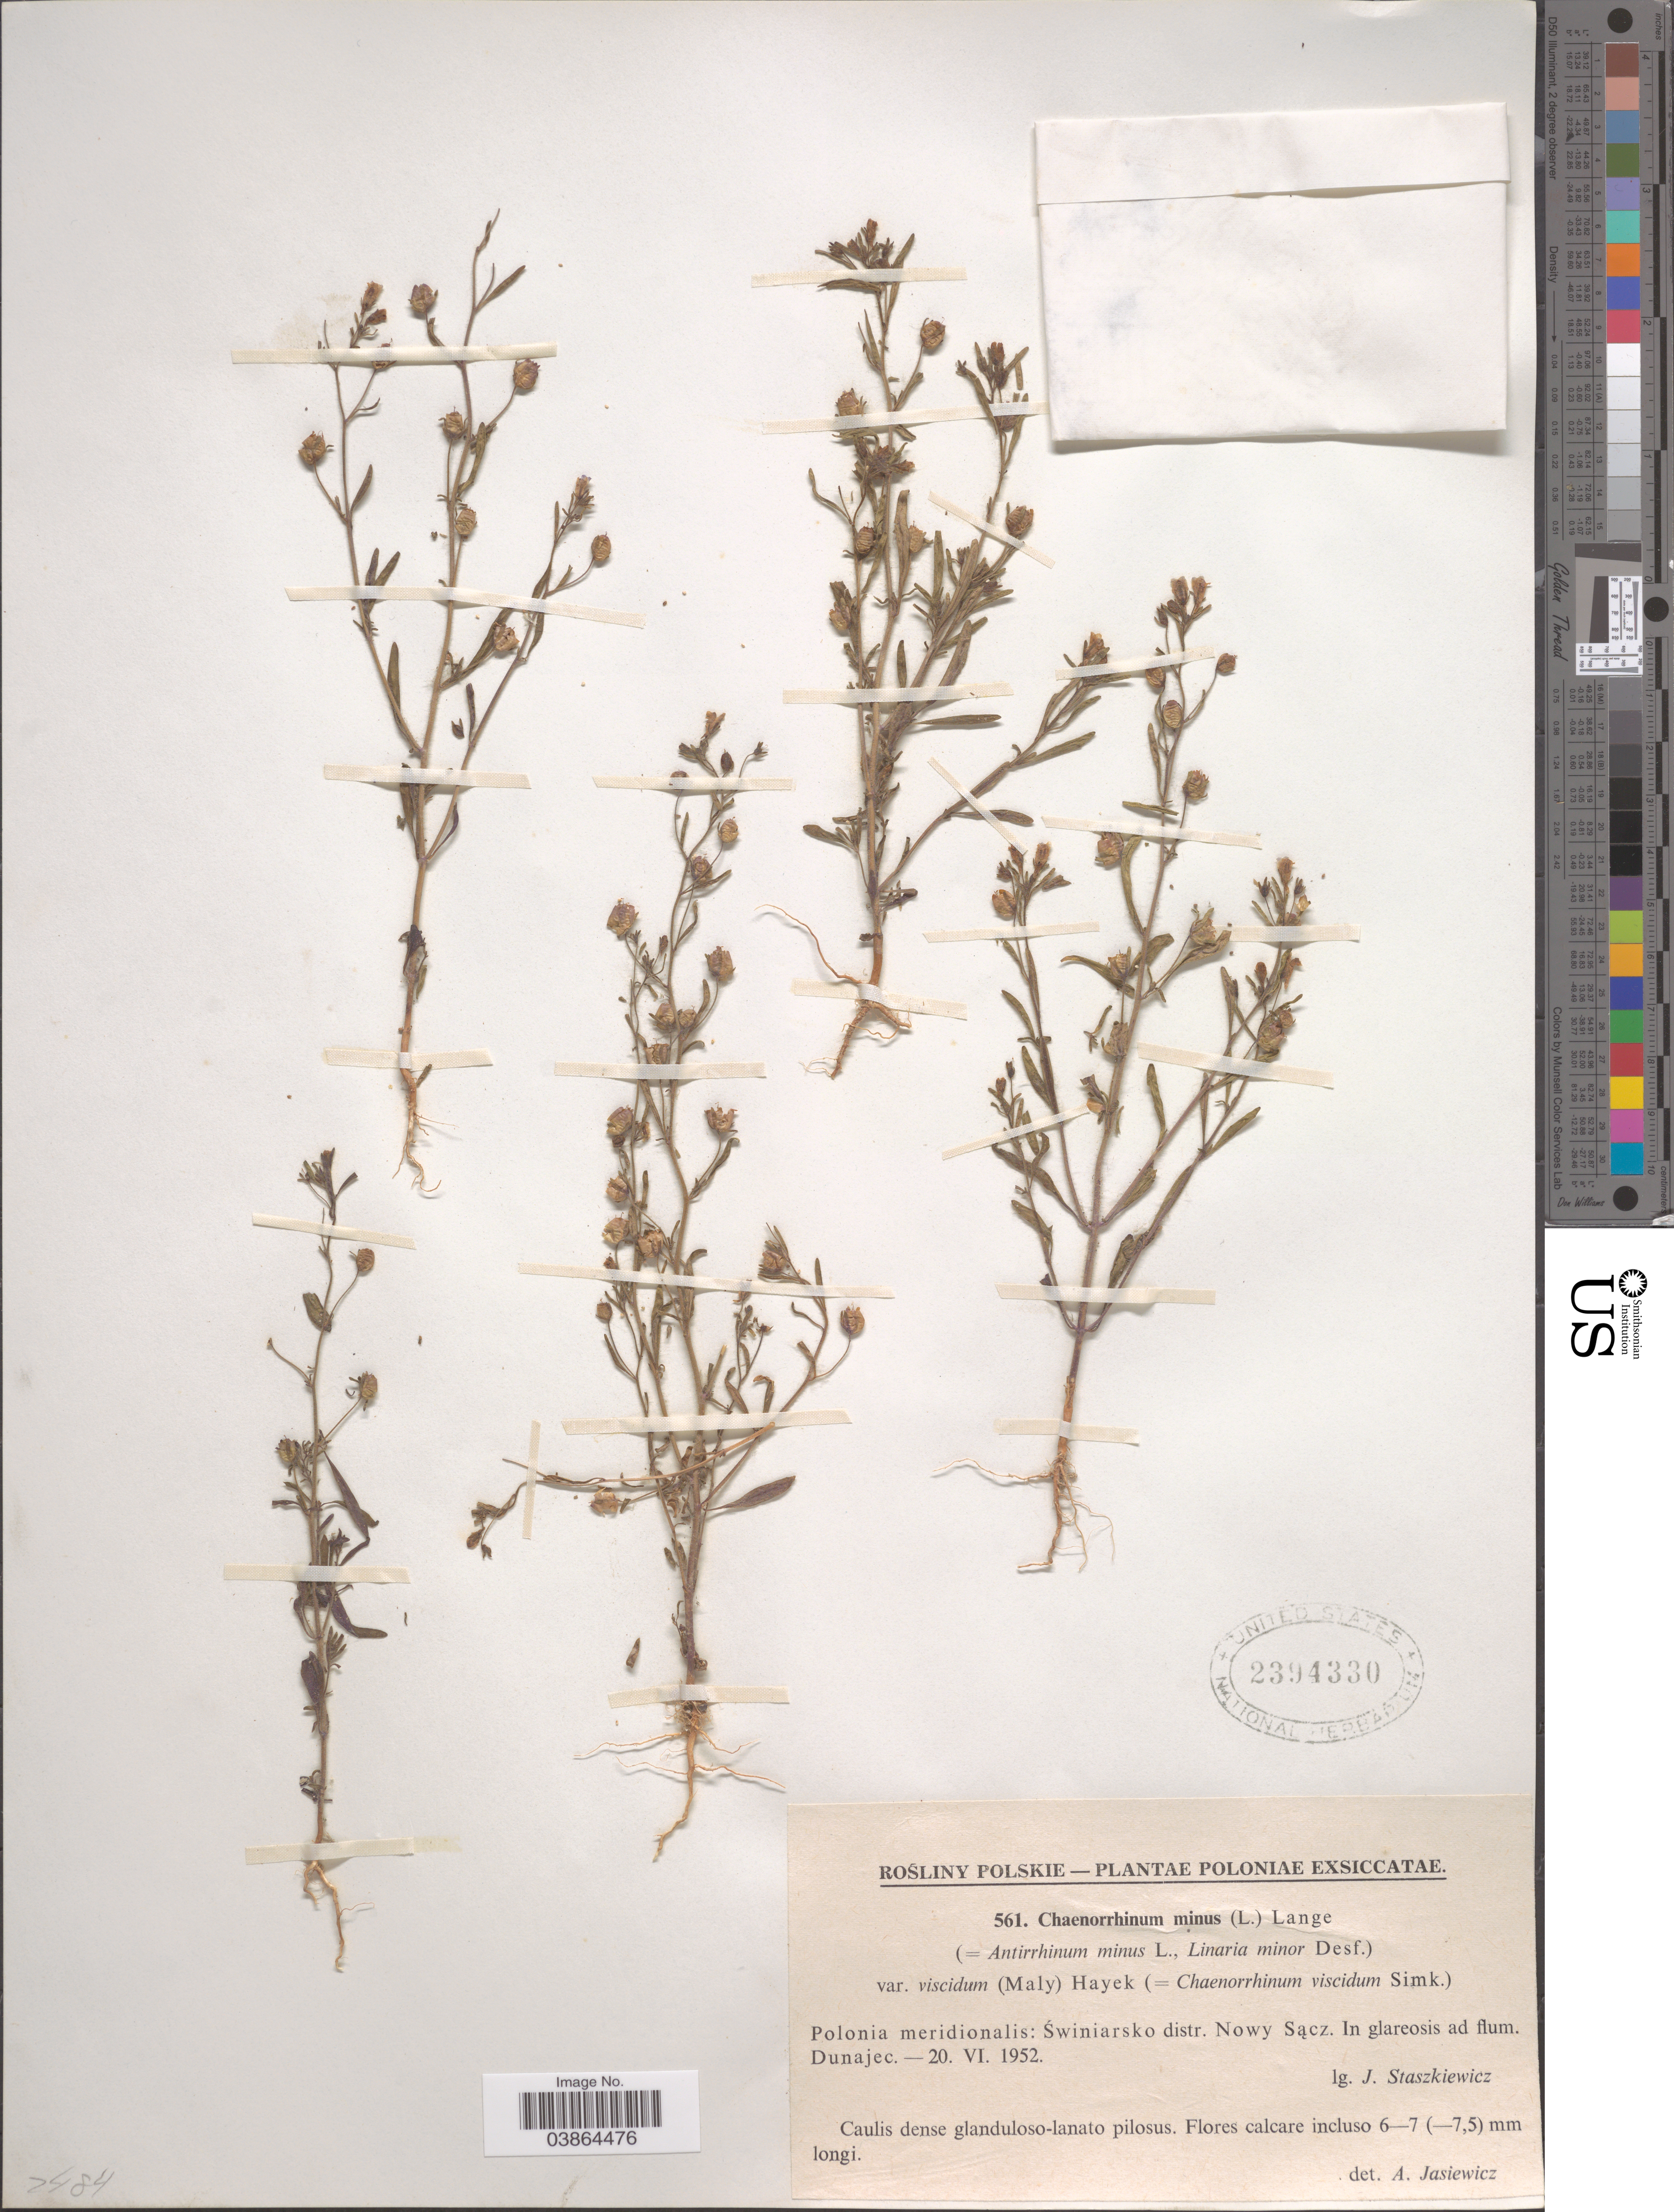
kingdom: Plantae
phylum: Tracheophyta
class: Magnoliopsida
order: Lamiales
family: Plantaginaceae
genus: Chaenorrhinum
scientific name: Chaenorrhinum minor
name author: (L.) Lange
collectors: J. Staszkiewicz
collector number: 561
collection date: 1952-06-20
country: Poland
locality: Polonia meridionalis: Swiniarsko distr. Nowy Sacz. In glareosis ad flum. Dunajec.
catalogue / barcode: US 2394330